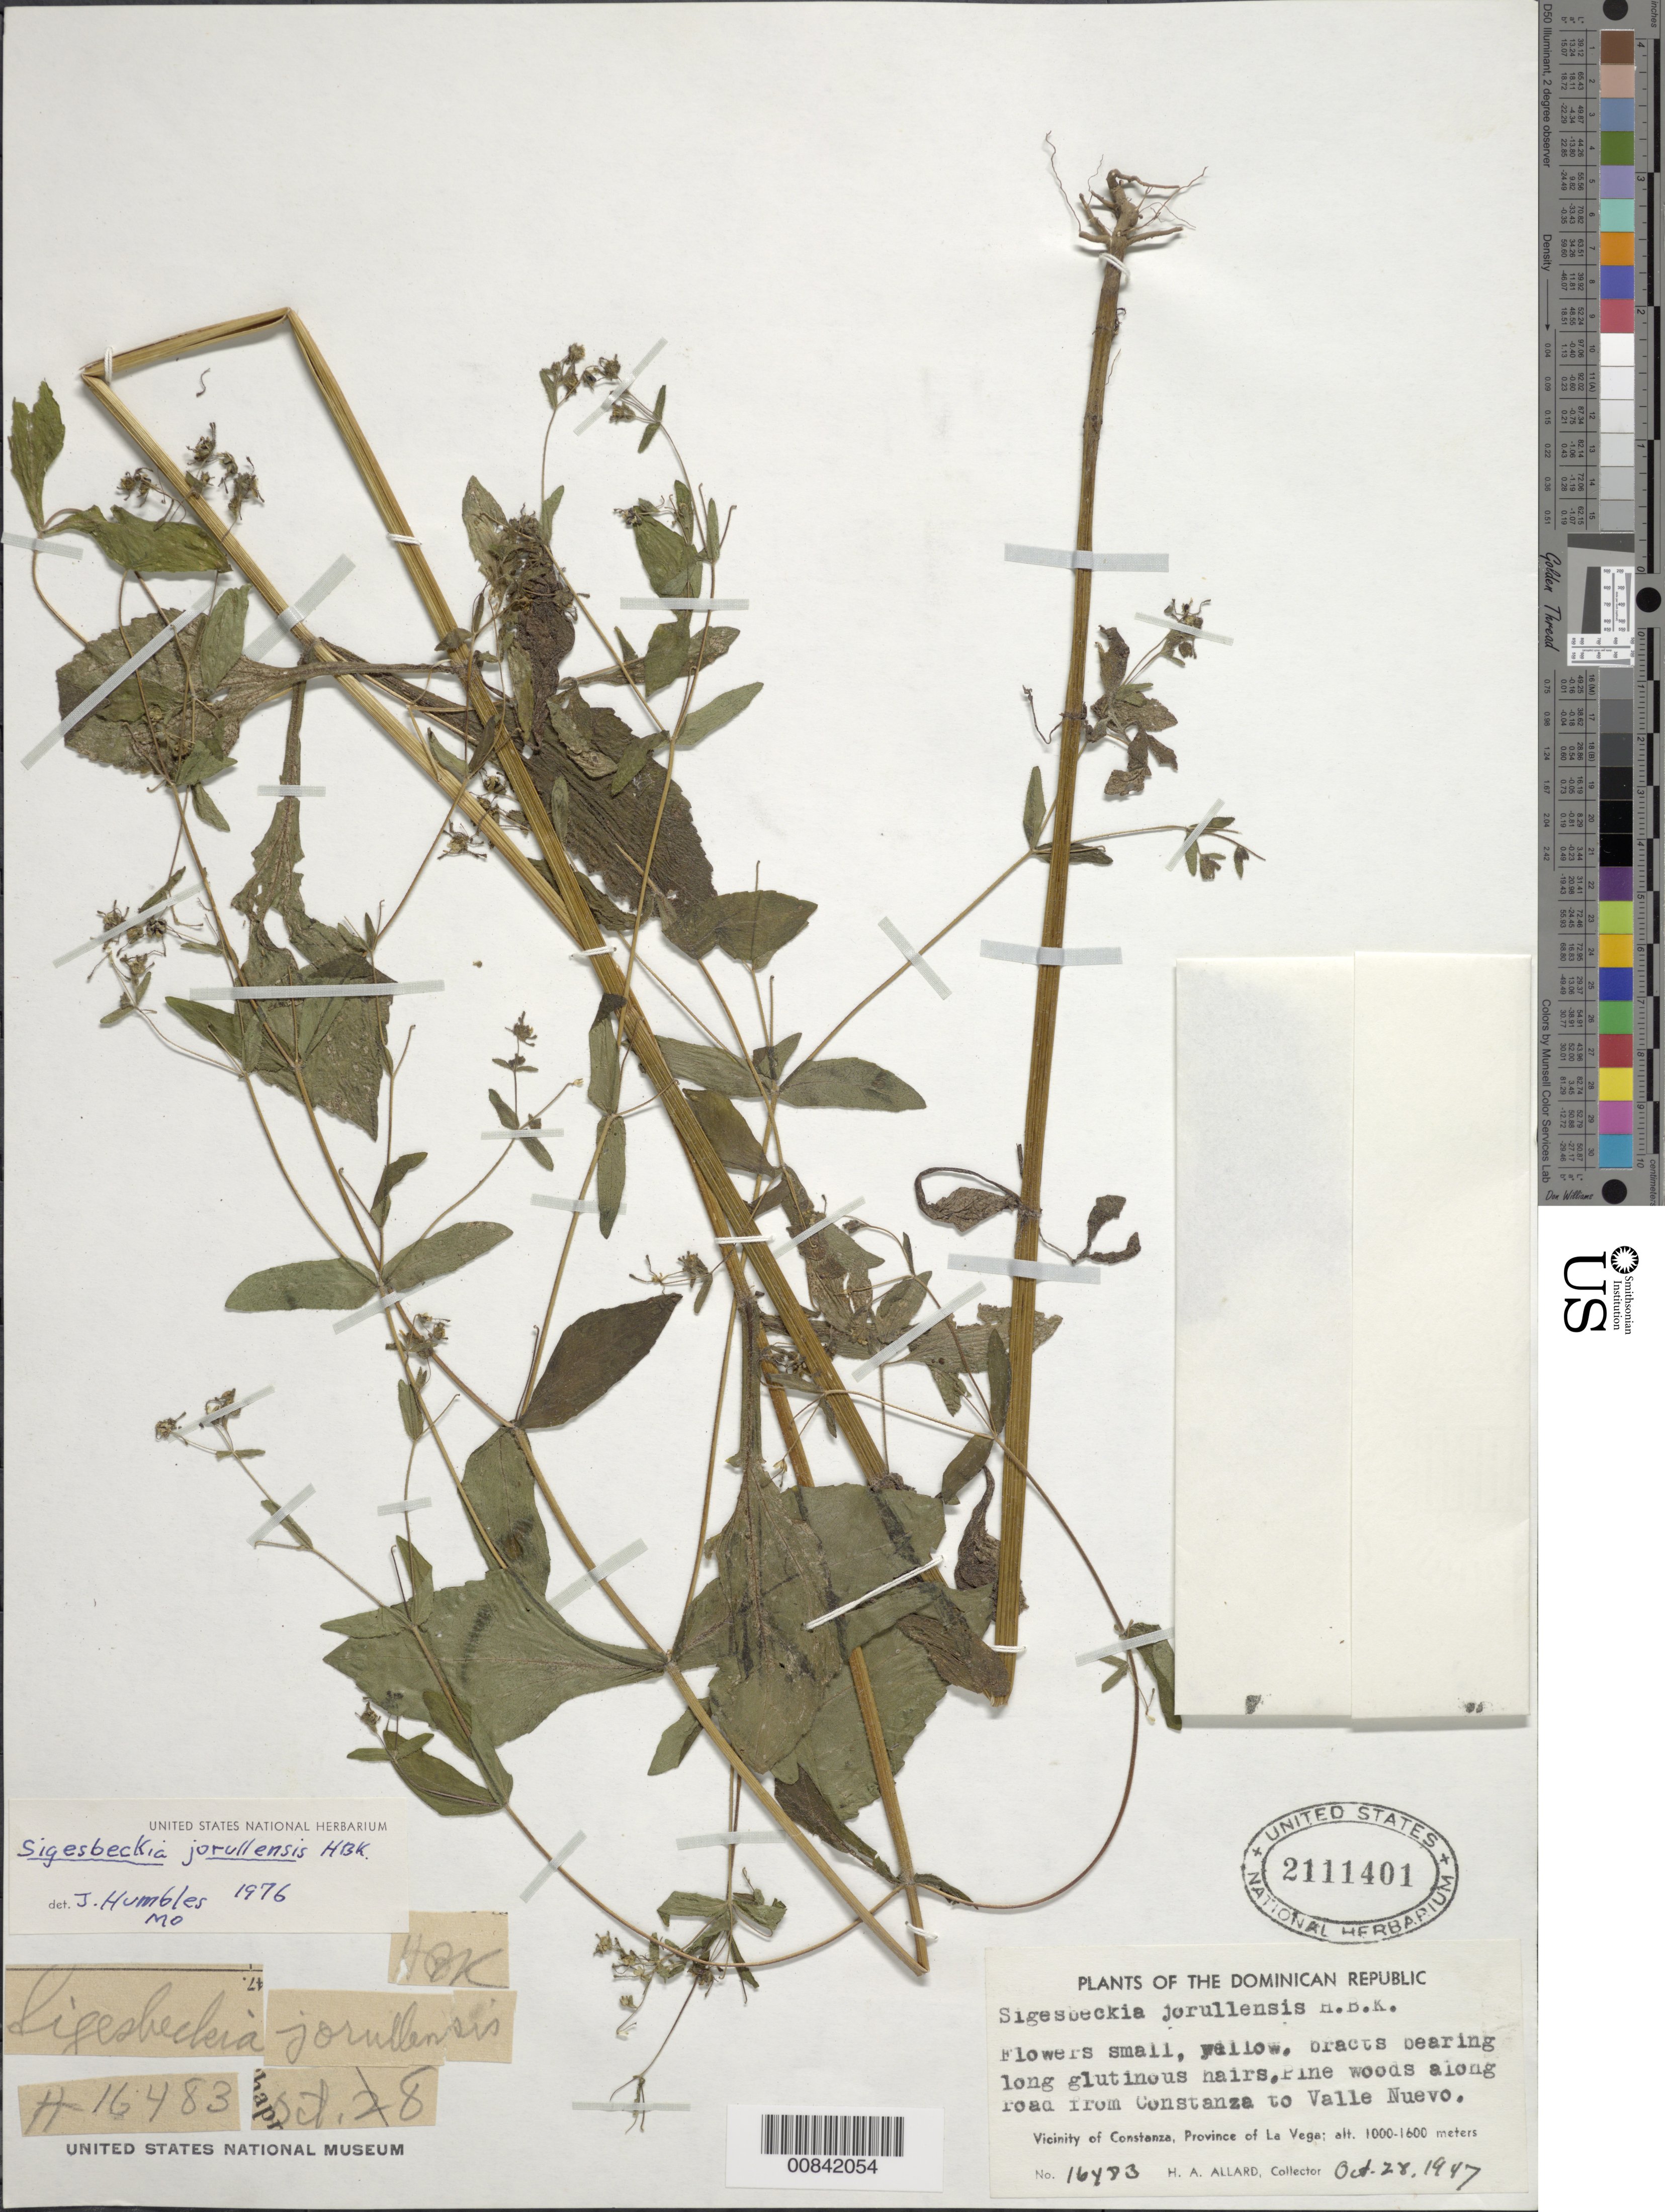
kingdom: Plantae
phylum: Tracheophyta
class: Magnoliopsida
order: Asterales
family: Asteraceae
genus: Sigesbeckia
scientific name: Sigesbeckia jorullensis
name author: Kunth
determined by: Humbles, J.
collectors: H. A. Allard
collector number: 16483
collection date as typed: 28 Oct 1947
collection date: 1947-10-28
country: Dominican Republic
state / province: La Vega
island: Hispaniola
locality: Vicinity of Constanza, along road from Constanza to Valle Nuevo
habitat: Pine woods along road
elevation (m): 1000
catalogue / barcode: US 2111401